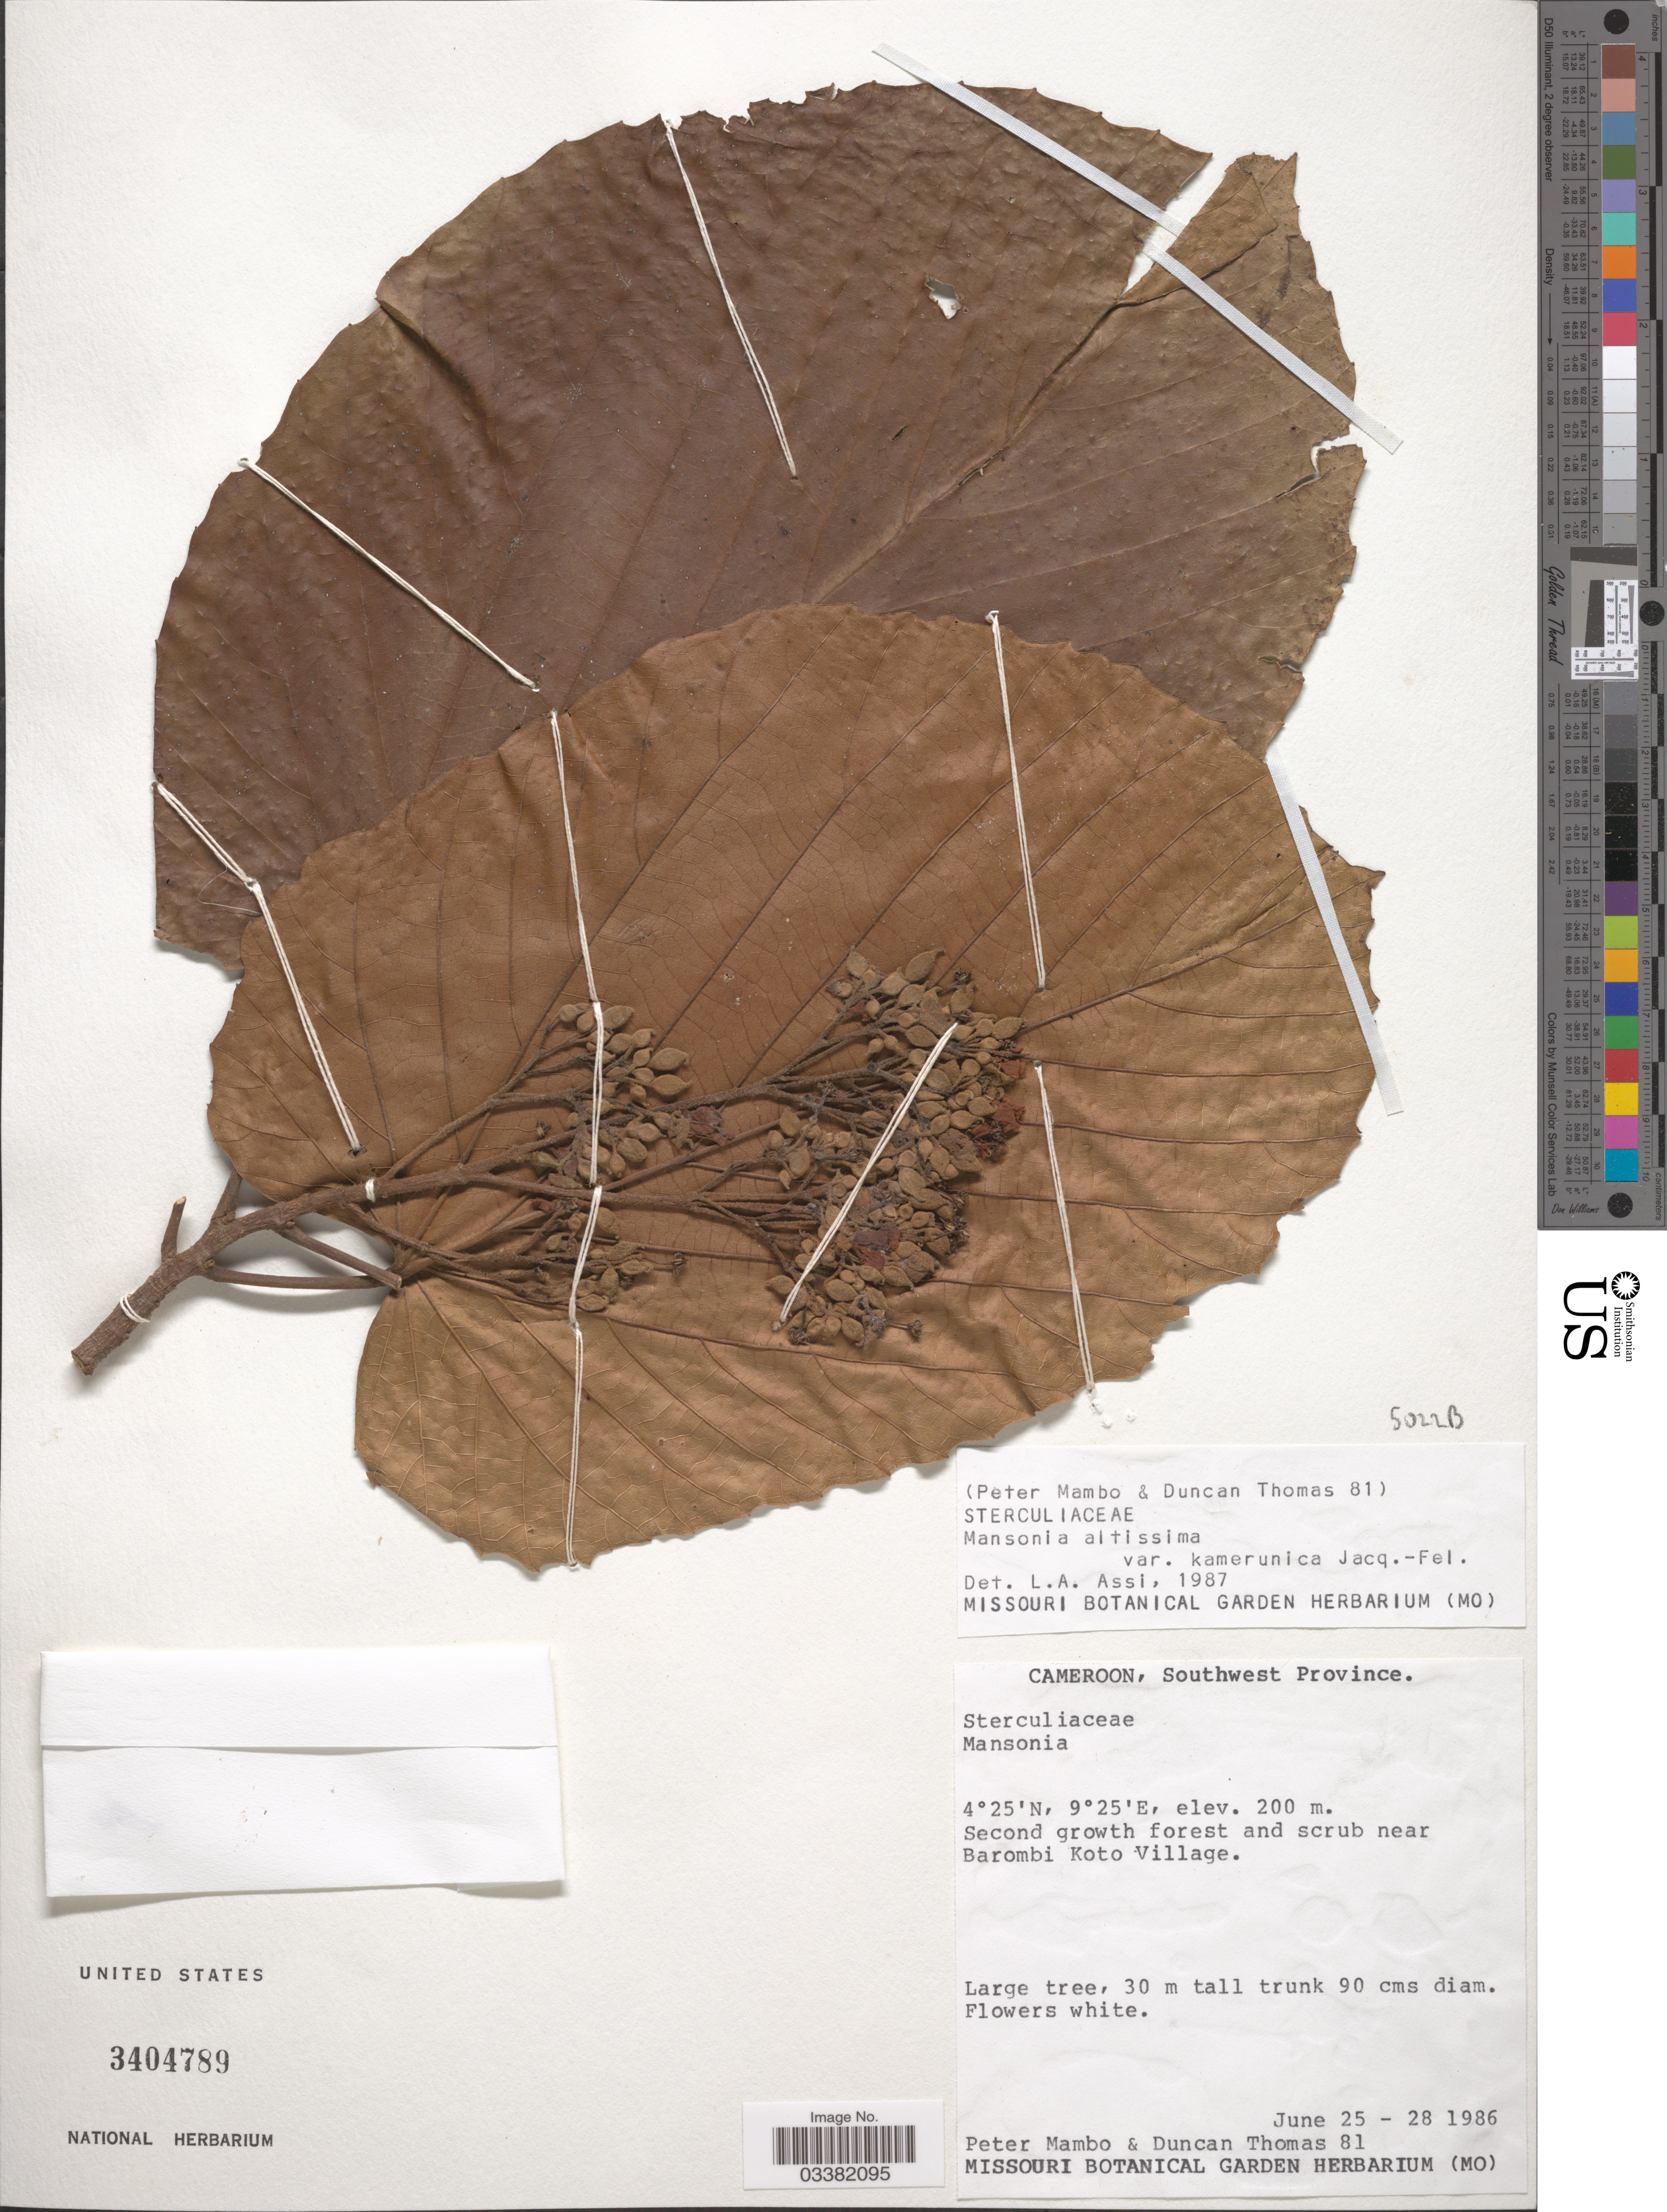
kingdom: Plantae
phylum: Tracheophyta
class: Magnoliopsida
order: Malvales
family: Malvaceae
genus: Mansonia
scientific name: Mansonia altissima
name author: (A. Chev.) A. Chev.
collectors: P. Mambo & D. W. Thomas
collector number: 81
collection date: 1986-06-25/1986-06-28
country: Cameroon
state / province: Sud-Ouest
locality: Southwest Province. Second growth forest and scrub near Barombi Koto Village.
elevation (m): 200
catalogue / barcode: US 3404789